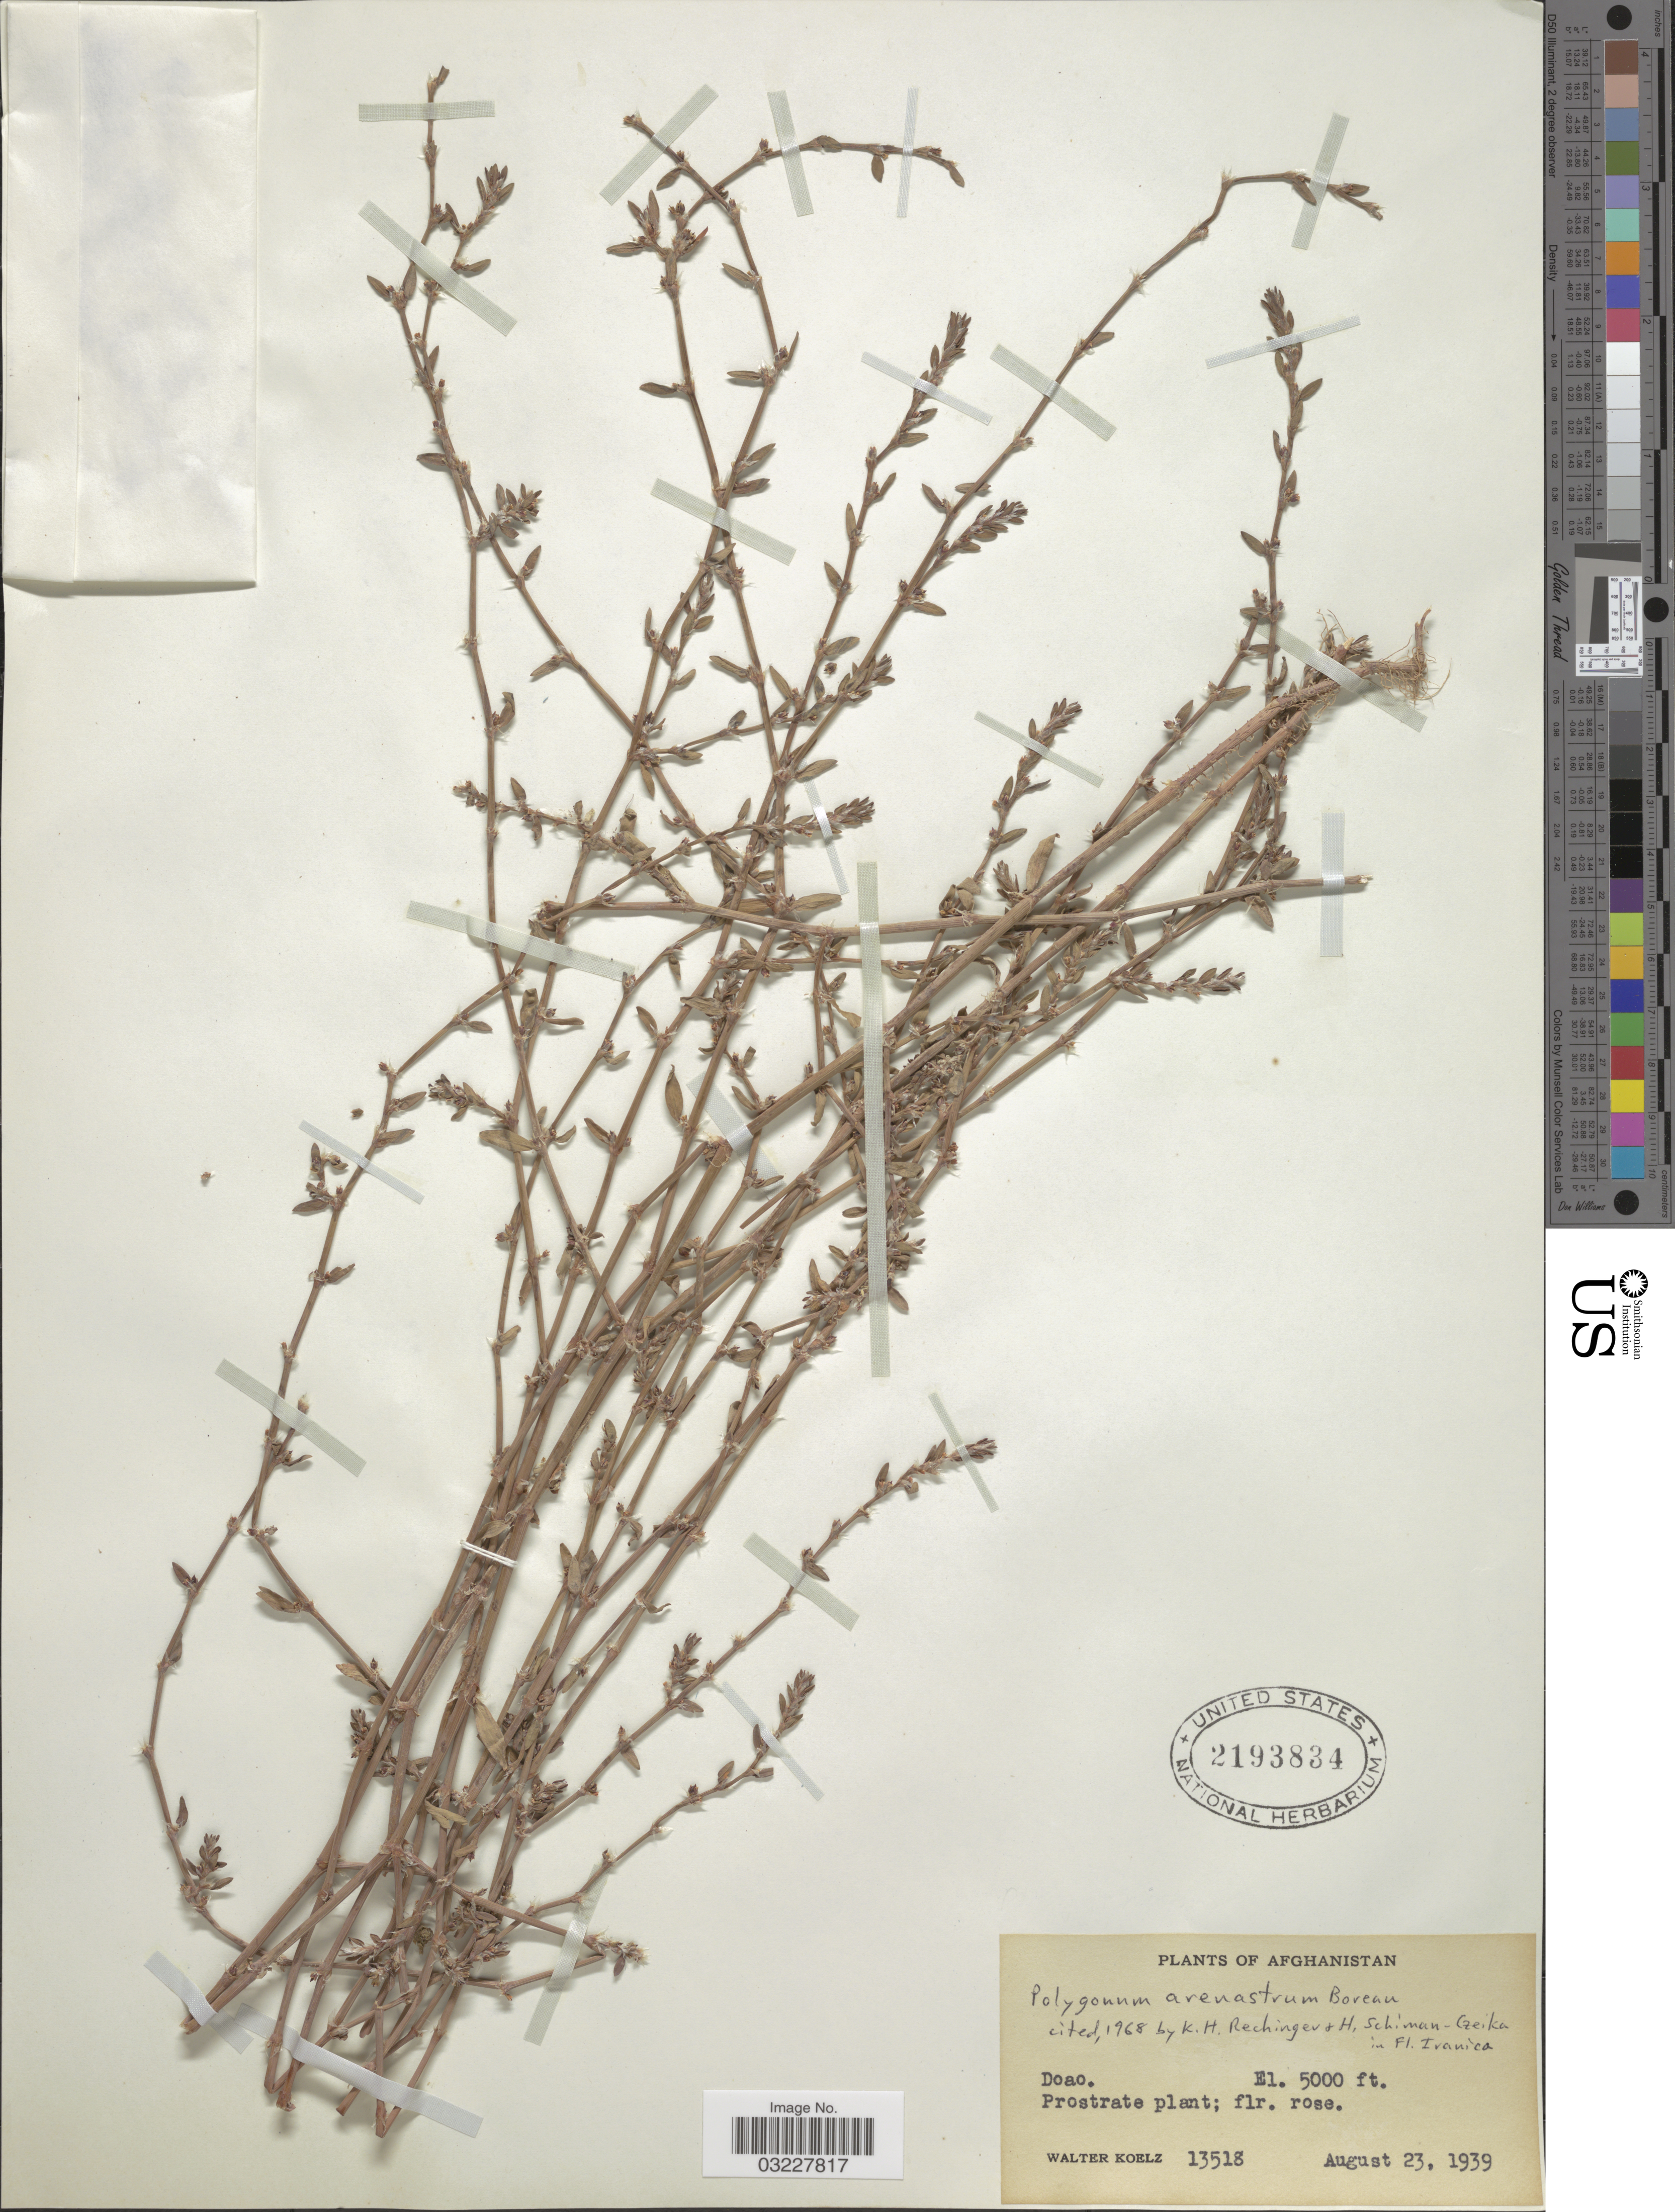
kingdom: Plantae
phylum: Tracheophyta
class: Magnoliopsida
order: Caryophyllales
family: Polygonaceae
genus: Polygonum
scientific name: Polygonum arenastrum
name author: Boreau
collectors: W. N. Koelz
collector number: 13518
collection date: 1939-08-23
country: Afghanistan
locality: Doao.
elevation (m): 1524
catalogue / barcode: US 2193834